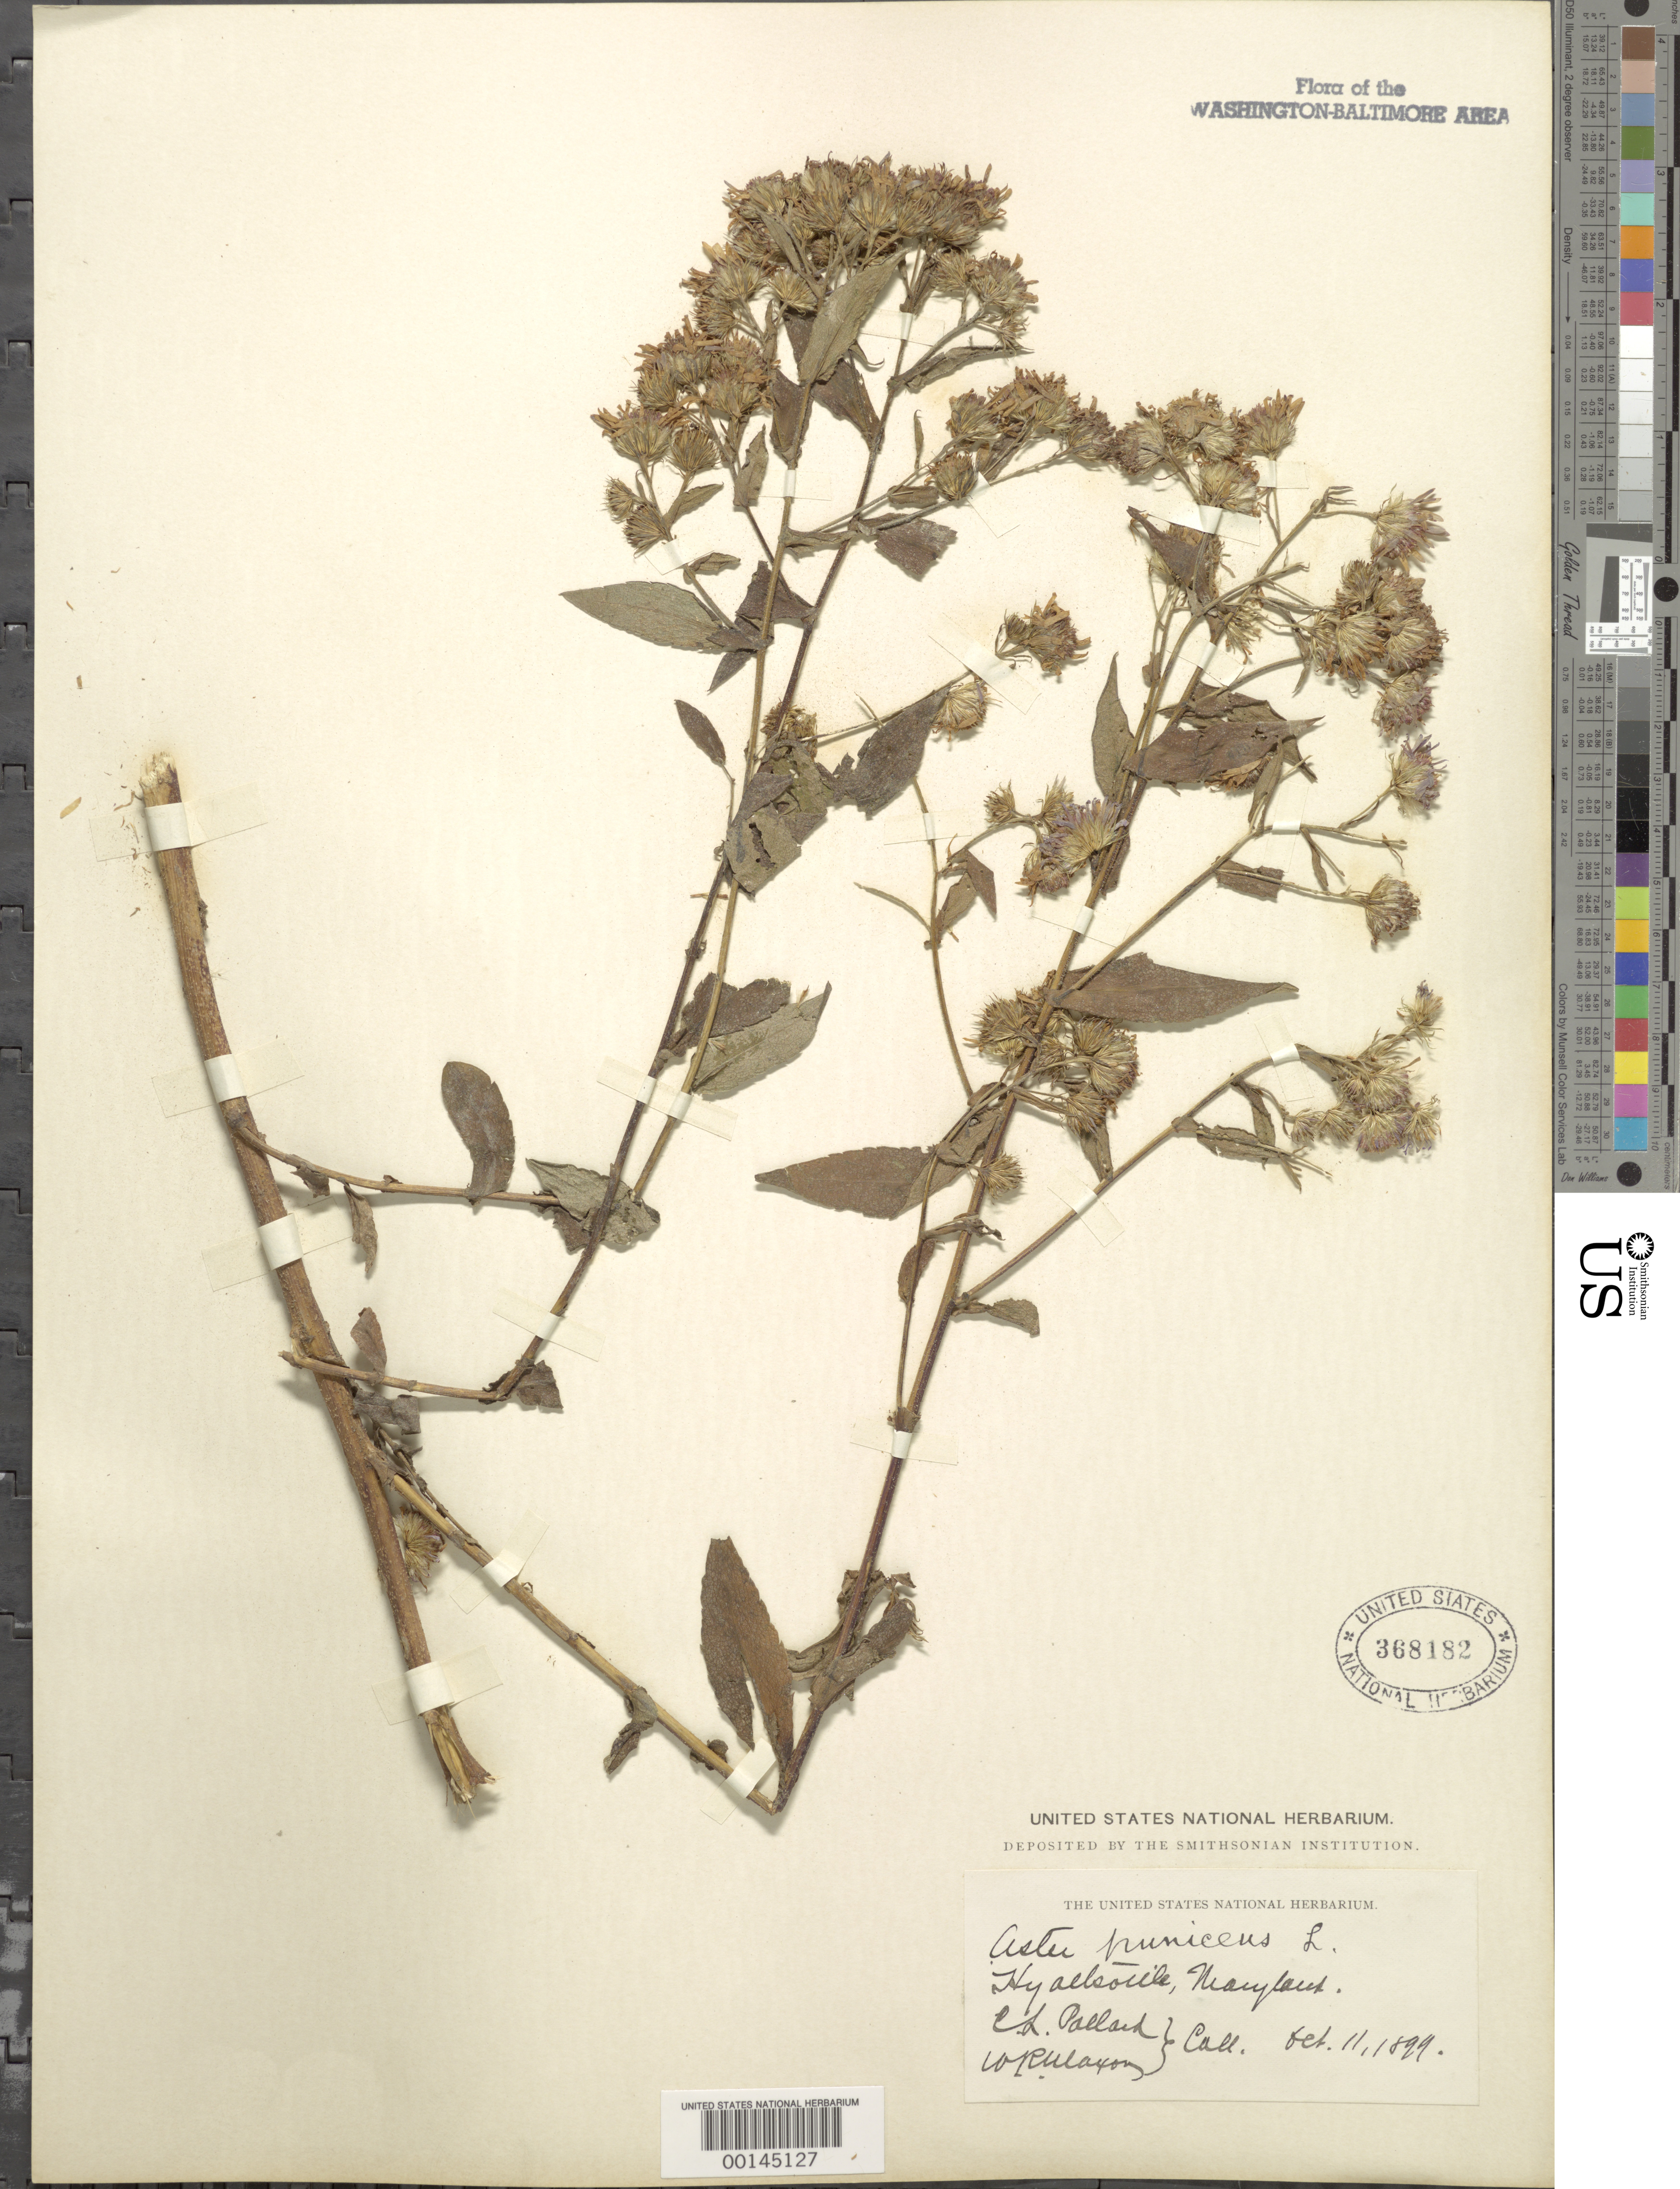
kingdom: Plantae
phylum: Tracheophyta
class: Magnoliopsida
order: Asterales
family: Asteraceae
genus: Symphyotrichum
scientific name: Symphyotrichum puniceum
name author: (L.) Á. Löve & D. Löve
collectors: C. L. Pollard & W. R. Maxon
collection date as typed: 11 Oct 1899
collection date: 1899-10-11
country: United States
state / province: Maryland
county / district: Prince George's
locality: Hyattsville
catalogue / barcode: US 368182